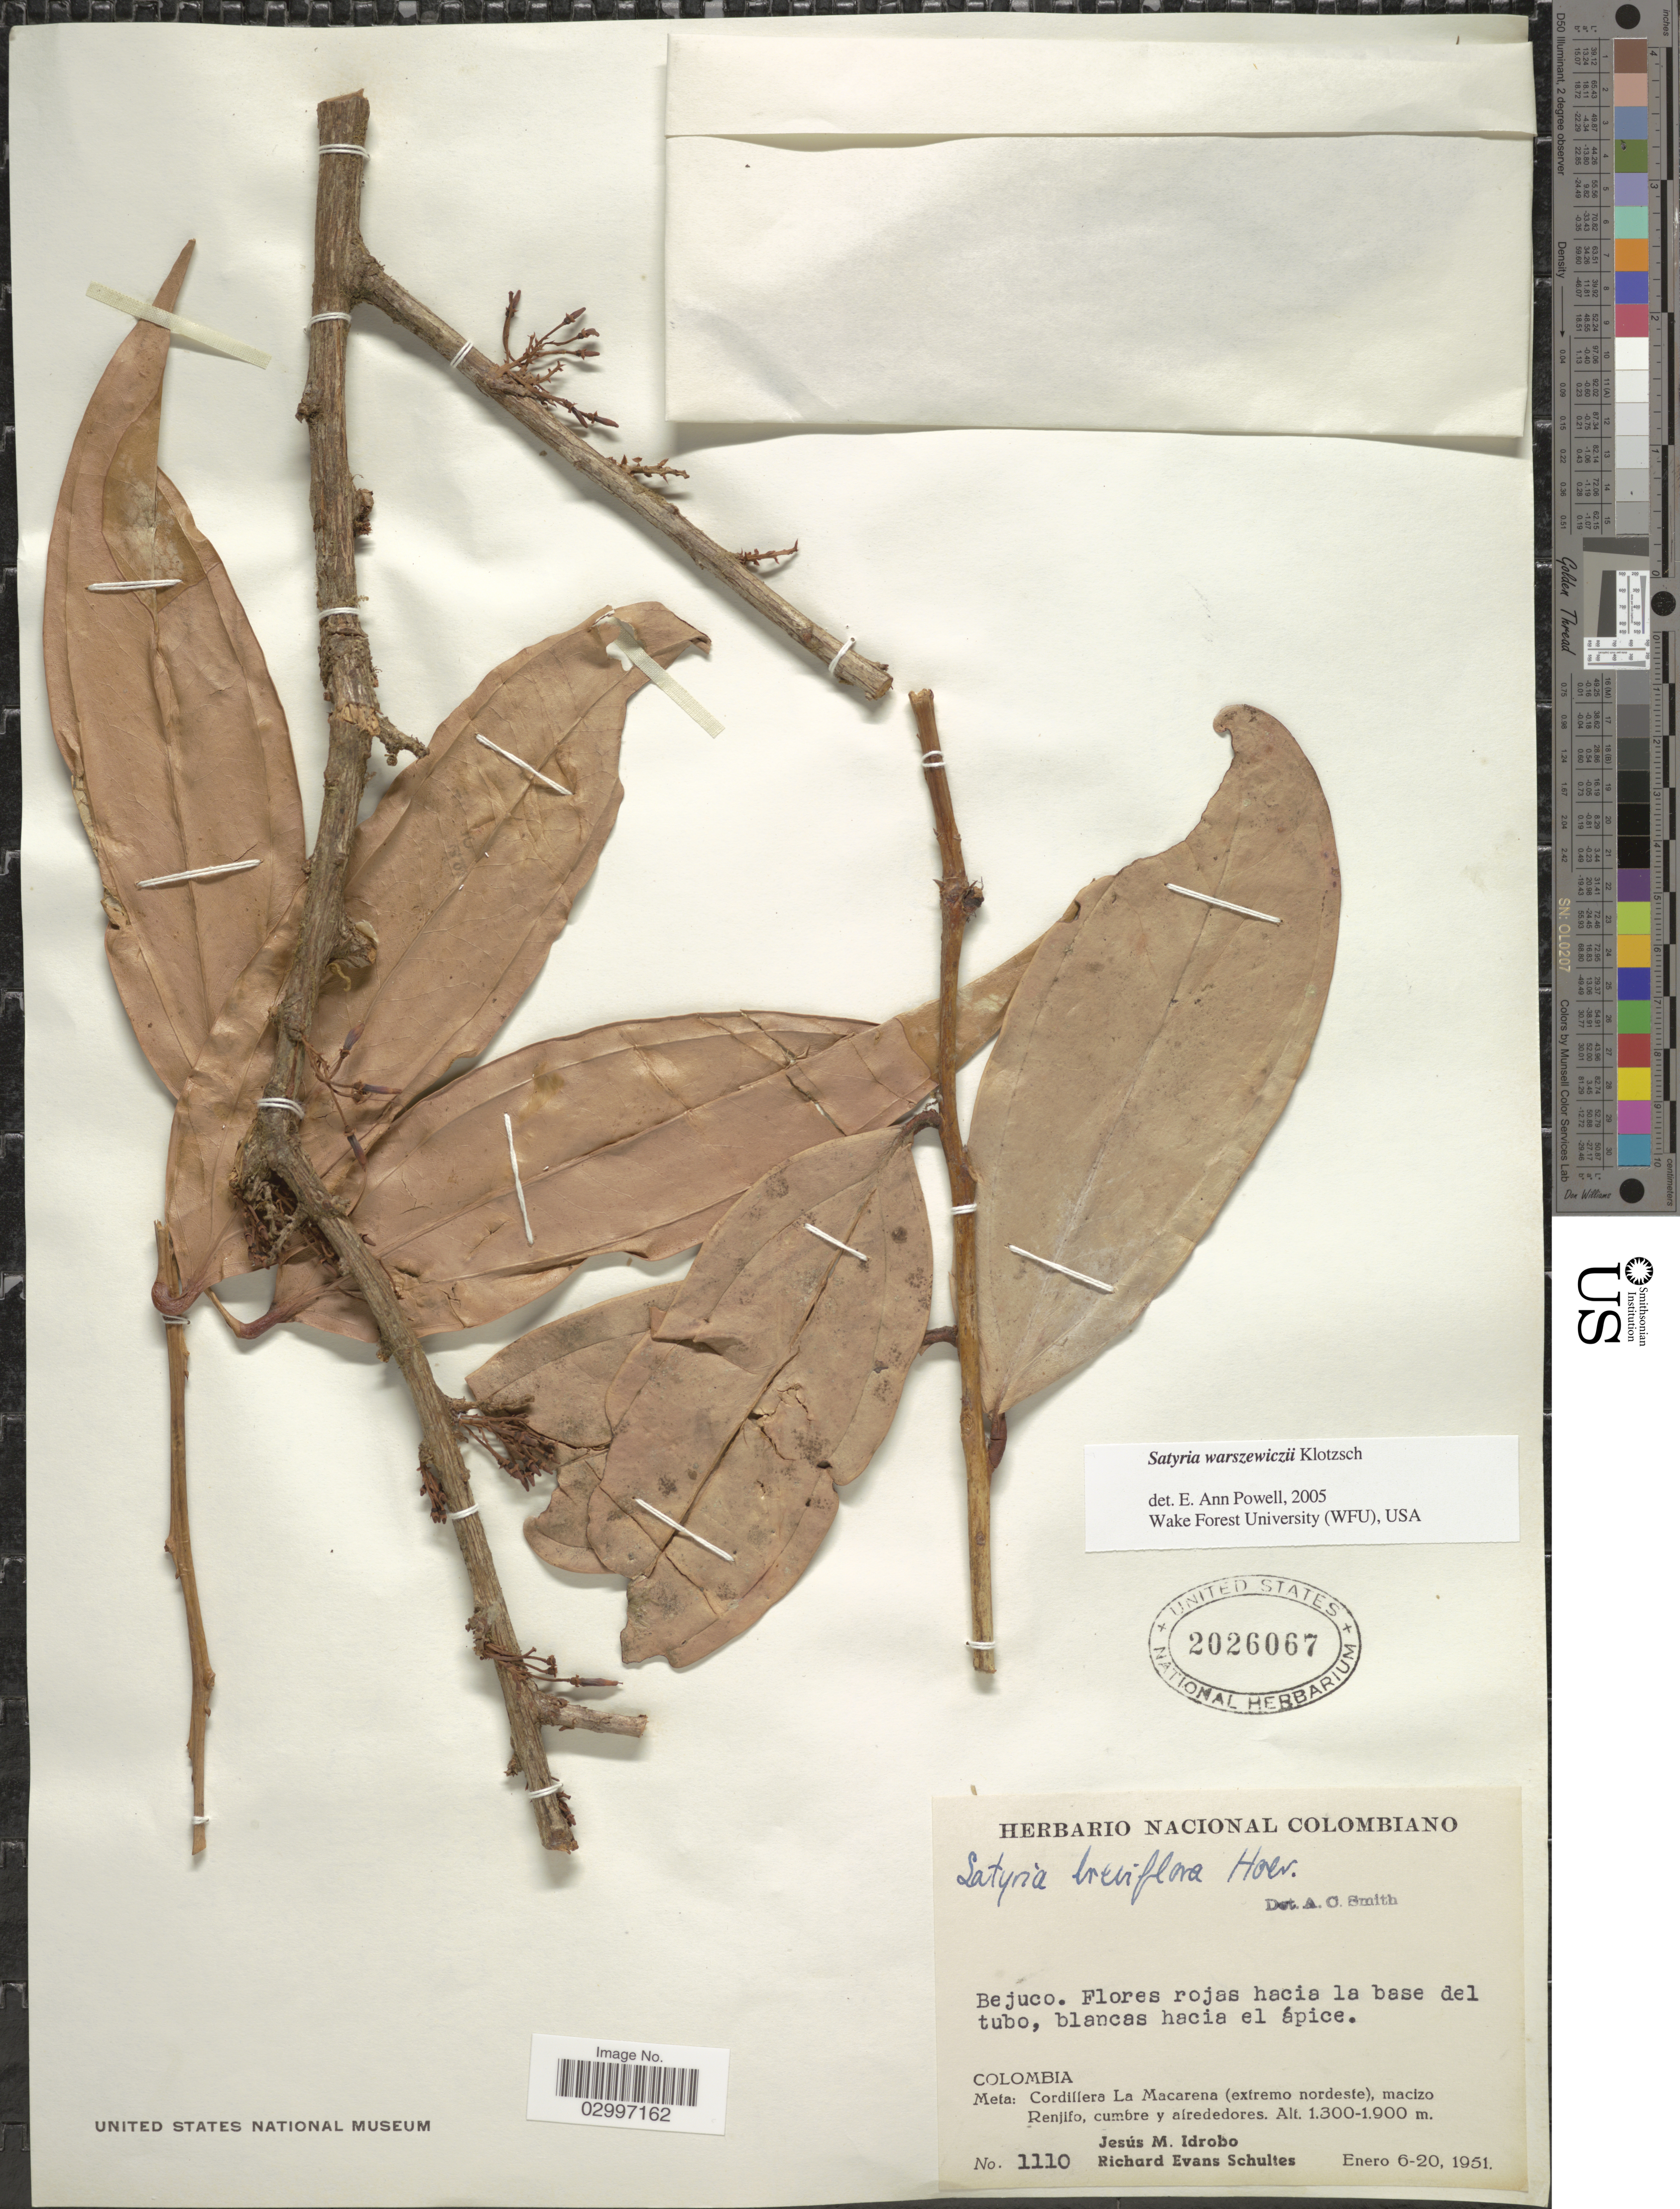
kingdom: Plantae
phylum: Tracheophyta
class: Magnoliopsida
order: Ericales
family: Ericaceae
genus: Satyria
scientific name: Satyria panurensis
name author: (Benth. ex Meisn.) Benth. & Hook. f. ex Nied.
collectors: J. M. Idrobo & R. E. Schultes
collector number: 1110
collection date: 1951-01-06/1951-01-20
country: Colombia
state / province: Meta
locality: Cordillera La Macarena (extremo nordeste), macizo Renjifo, cumbre y alrededores.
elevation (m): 1300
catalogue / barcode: US 2026067